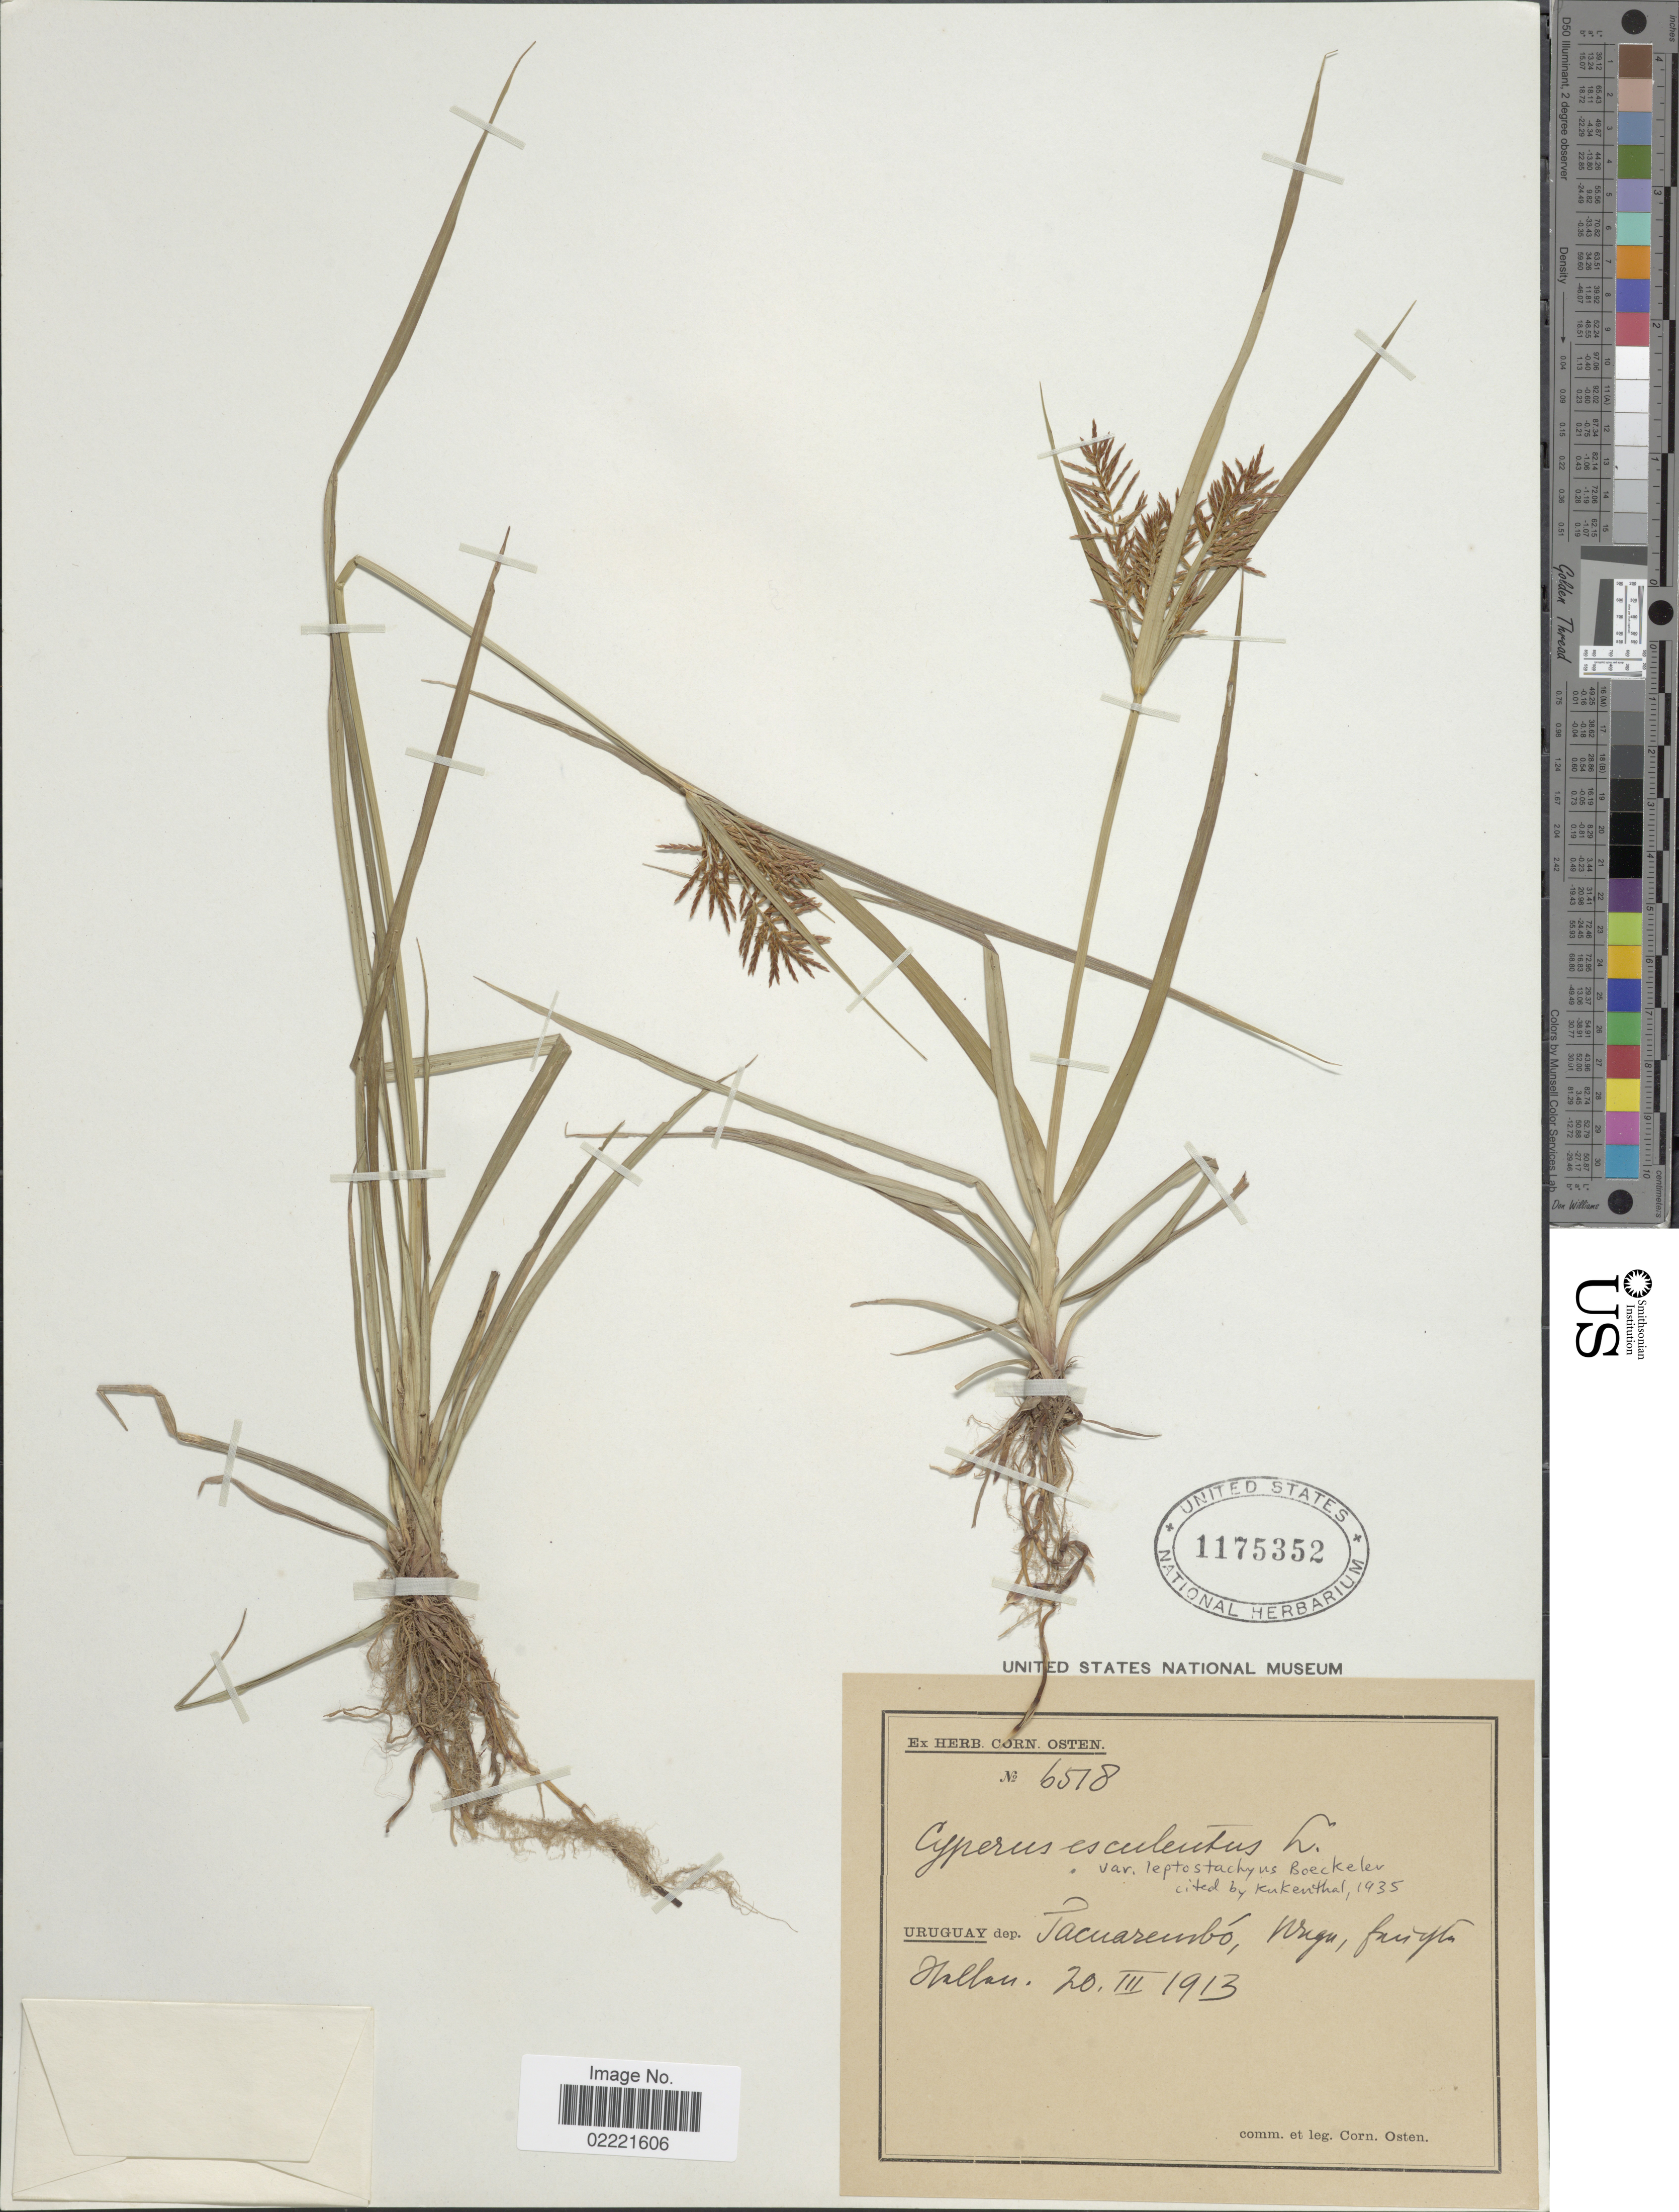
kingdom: Plantae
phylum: Tracheophyta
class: Liliopsida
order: Poales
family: Cyperaceae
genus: Cyperus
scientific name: Cyperus esculentus var. leptostachyus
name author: Boeckeler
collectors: ex herb. Cornelius Osten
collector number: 6518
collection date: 1913-03-20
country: Uruguay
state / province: Tacuarembó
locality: Uruguay: Dep. Tacuarembo, Wugu, frequente Hallan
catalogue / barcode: US 1175352